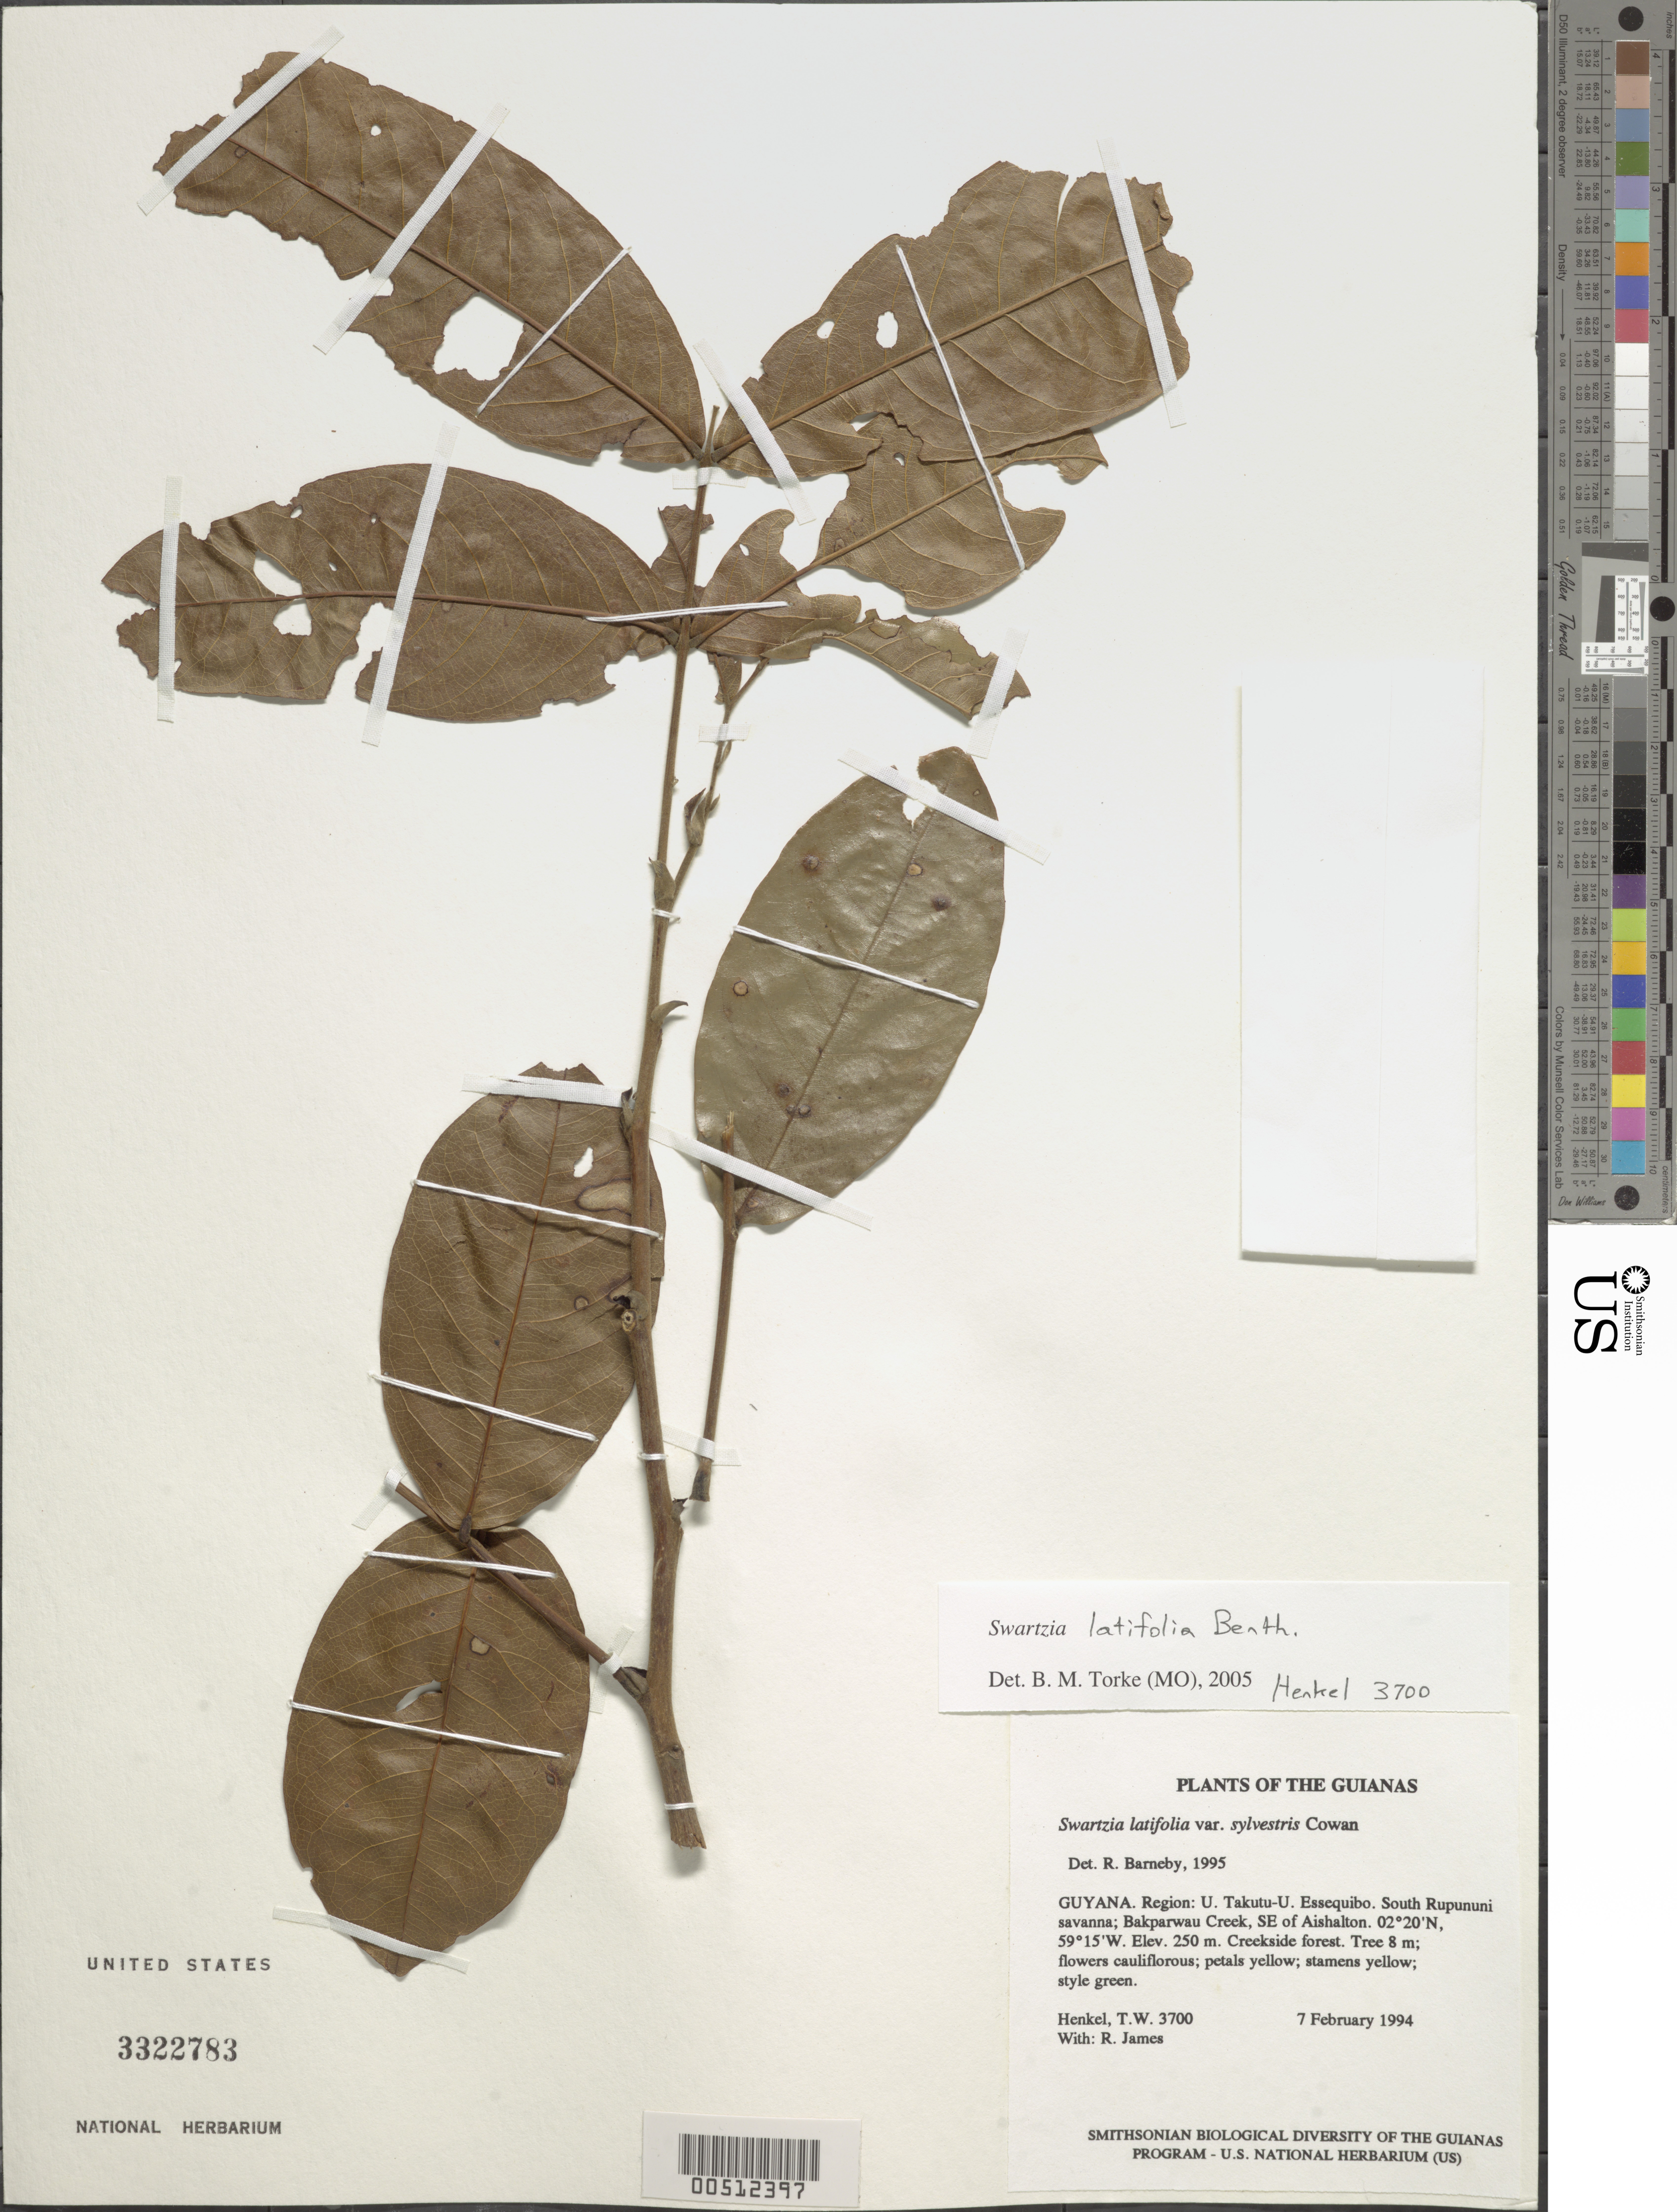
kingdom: Plantae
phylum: Tracheophyta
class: Magnoliopsida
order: Fabales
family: Fabaceae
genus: Swartzia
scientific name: Swartzia latifolia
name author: Benth.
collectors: T. Henkel & R. James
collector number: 3700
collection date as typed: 7 February 1994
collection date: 1994-02-07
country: Guyana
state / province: U. Takutu-U. Essequibo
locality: South Rupununi savanna; Bakparwau Creek, SE of Aishalton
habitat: Creekside forest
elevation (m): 250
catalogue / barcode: US 3322783